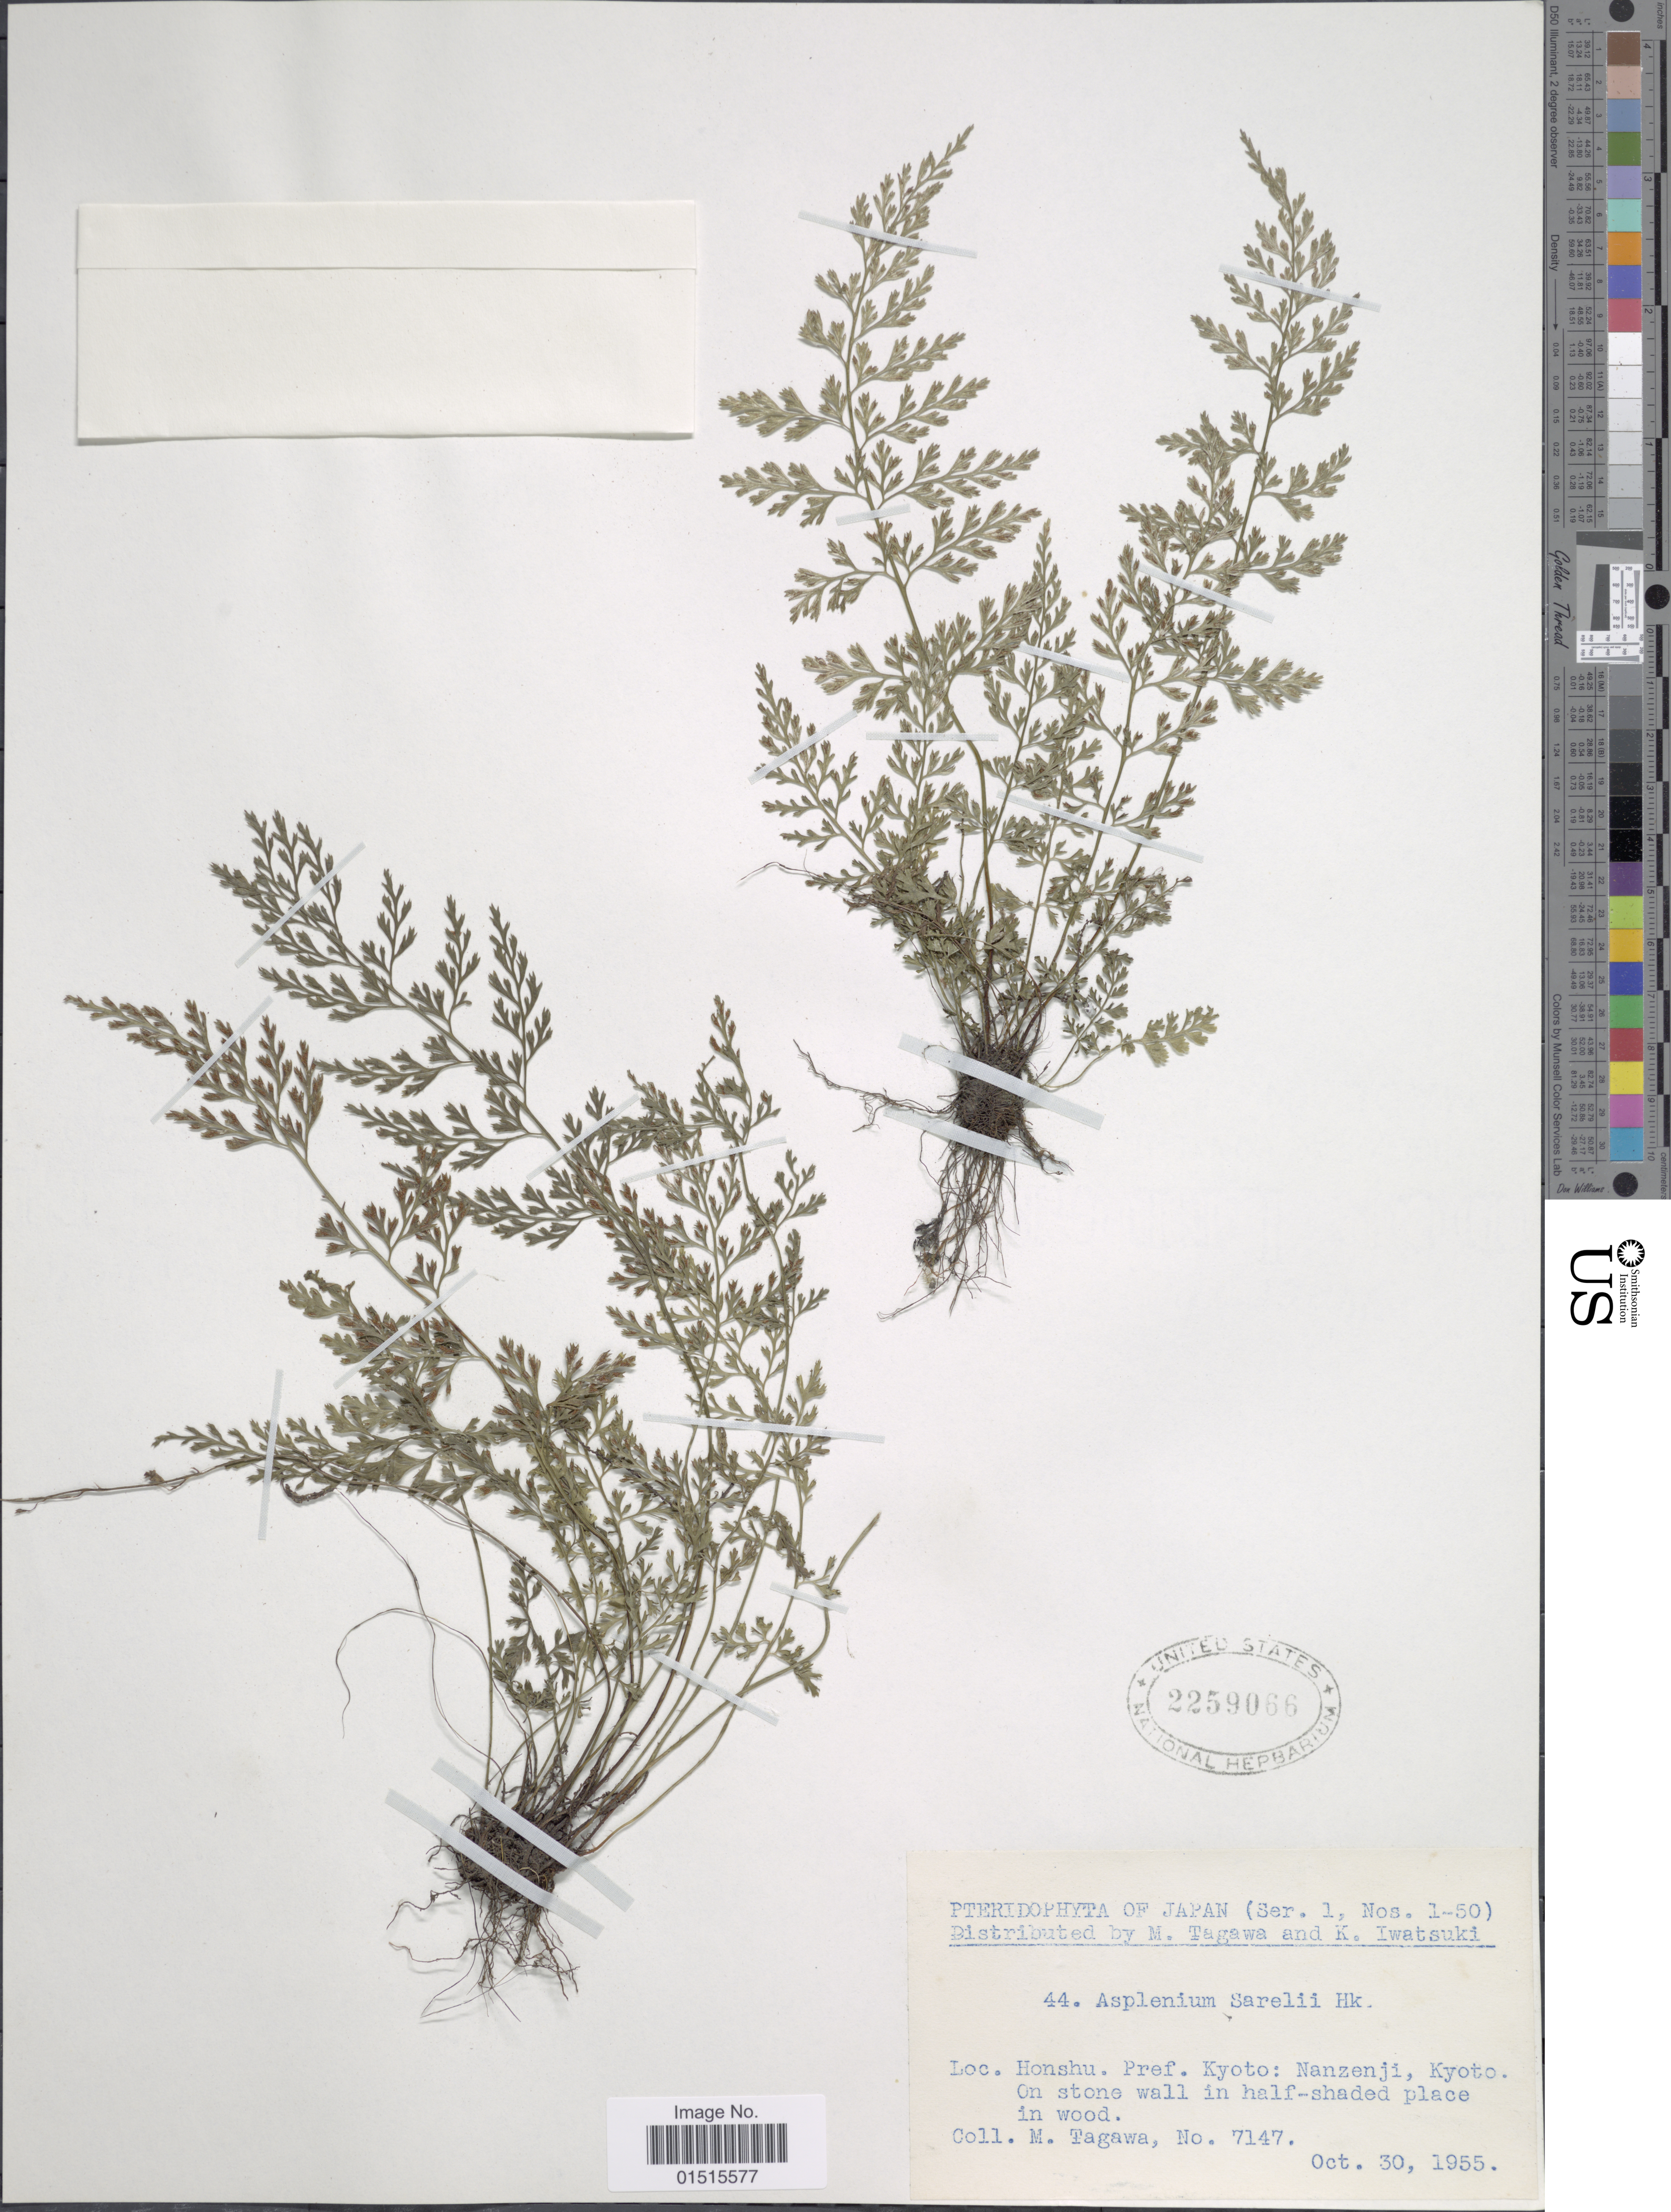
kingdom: Plantae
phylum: Tracheophyta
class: Polypodiopsida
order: Polypodiales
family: Aspleniaceae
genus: Asplenium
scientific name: Asplenium sarelii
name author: Hook.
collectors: M. Tagawa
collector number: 7147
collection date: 1955-10-30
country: Japan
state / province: Kyoto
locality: Honshu, Nanzenji, Kyoto. On stone wall in half-shaded place in wood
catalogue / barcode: US 2259066